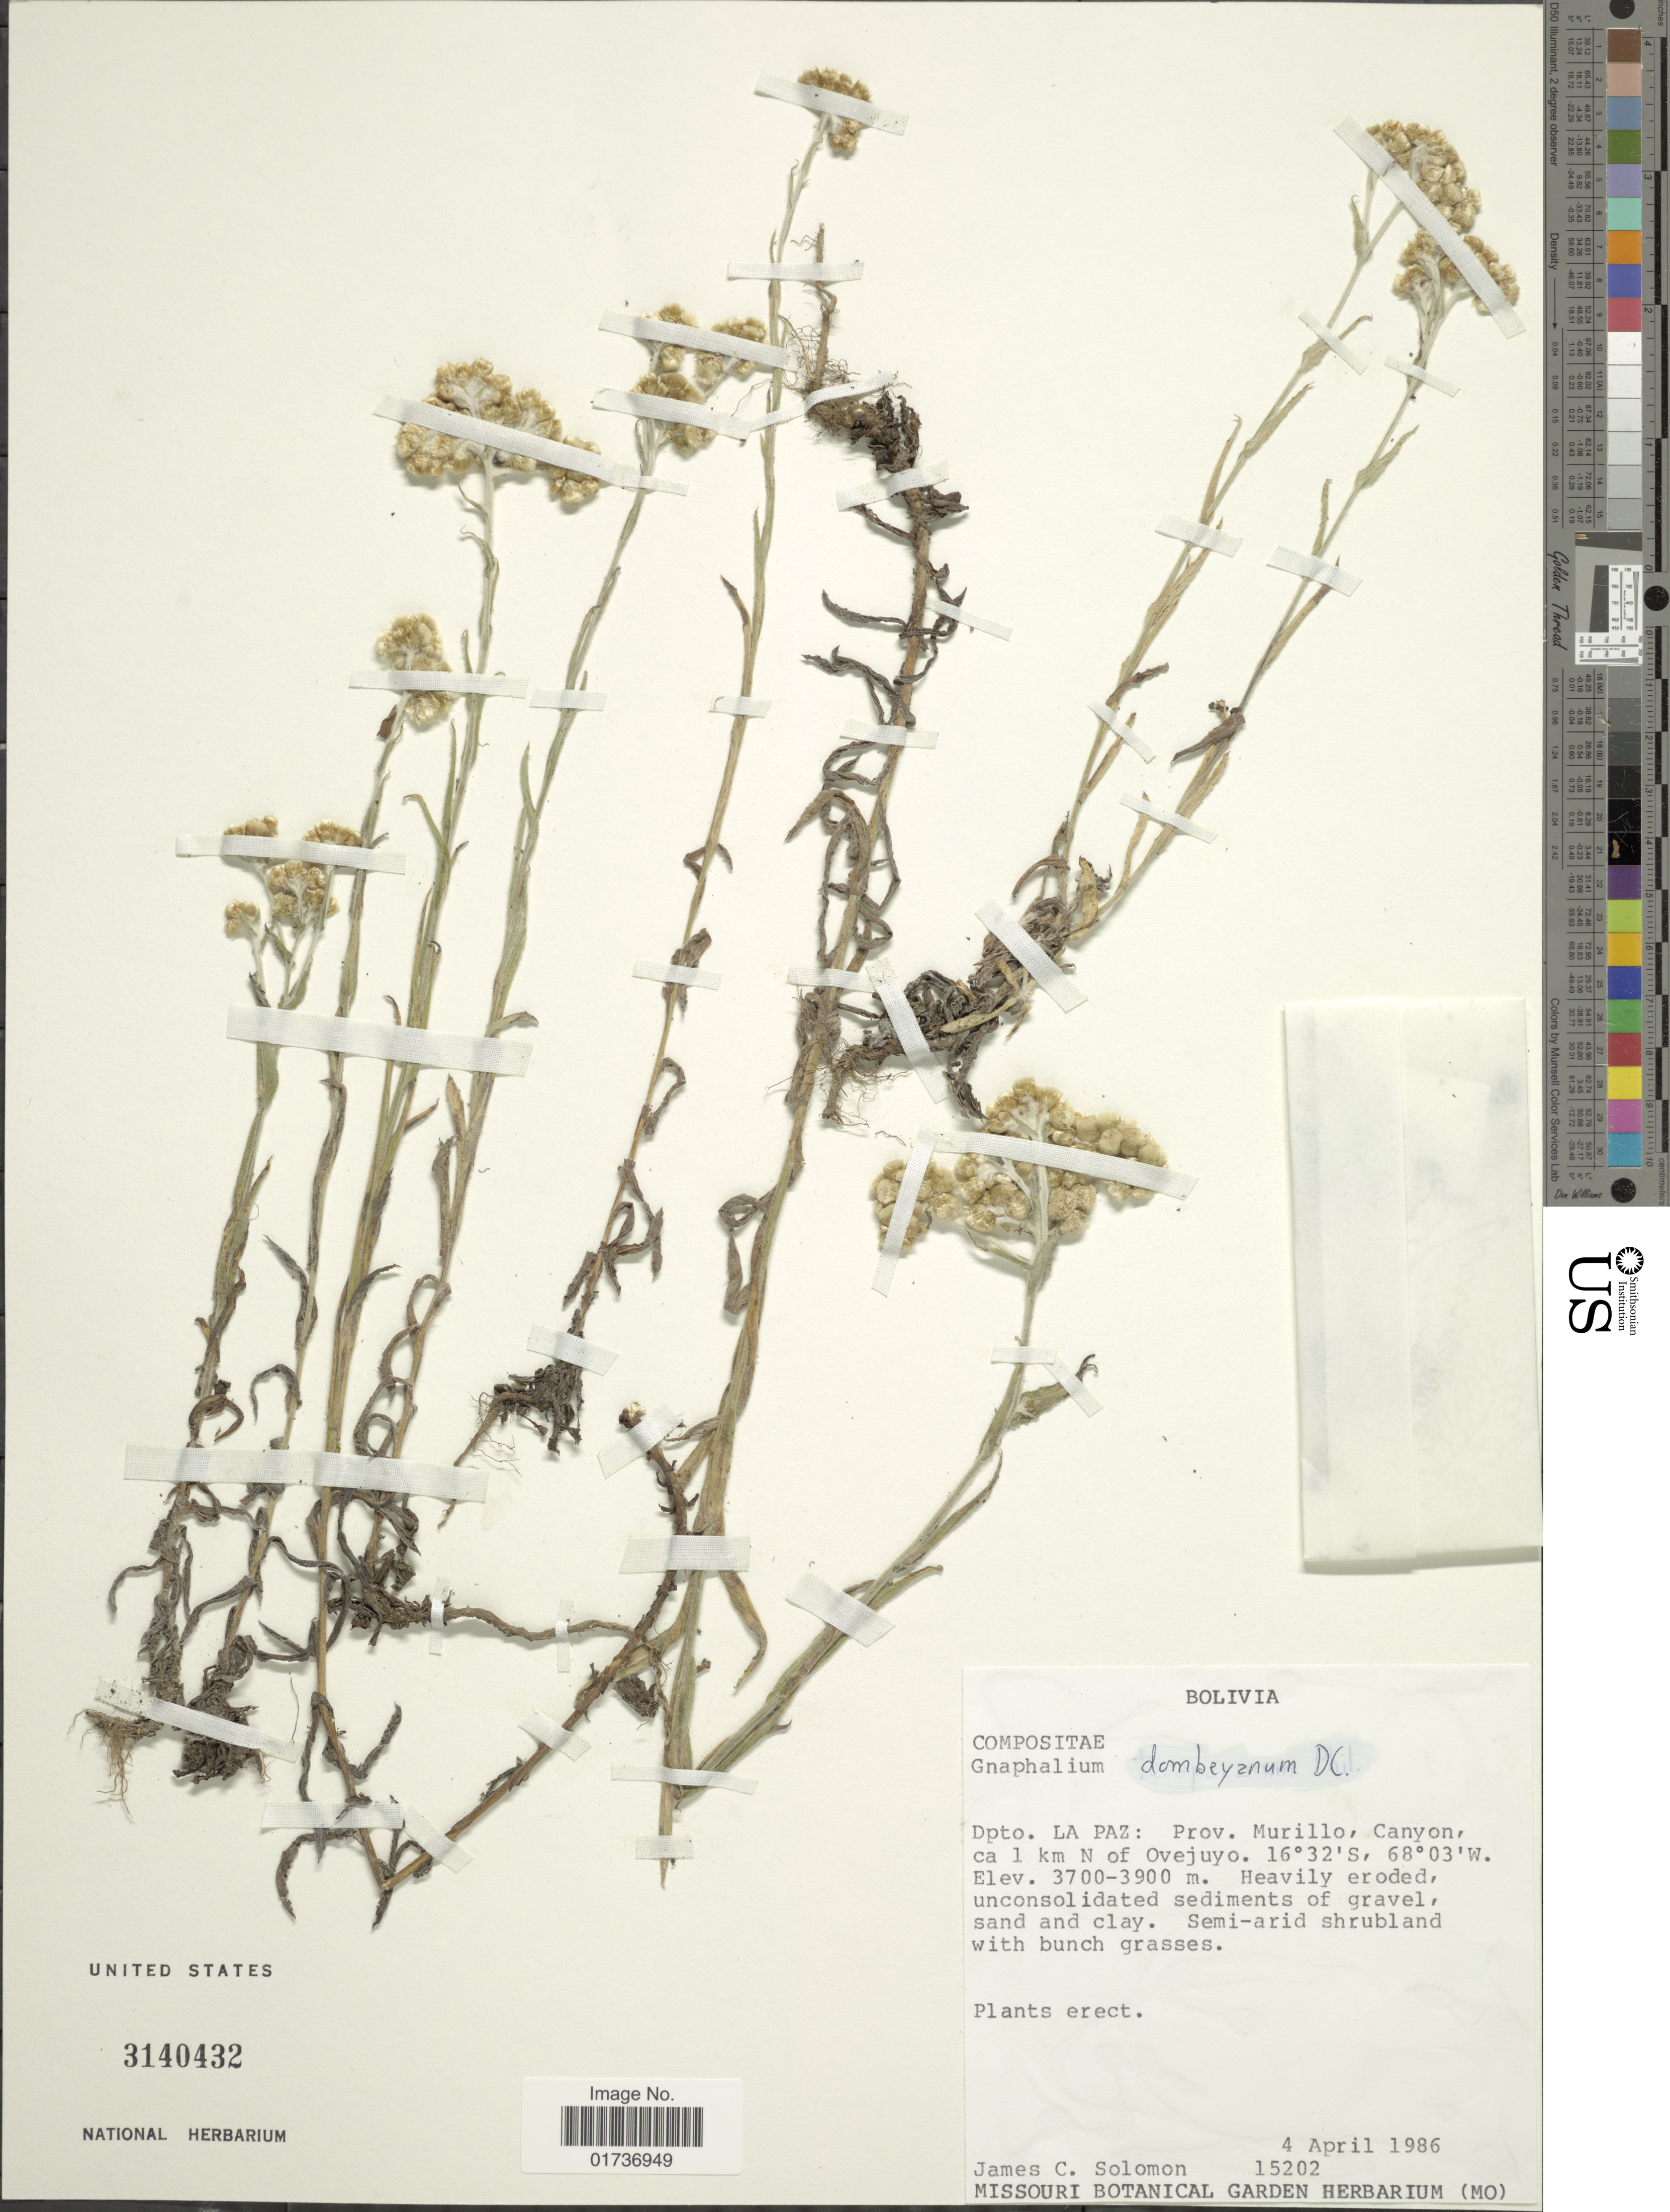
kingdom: Plantae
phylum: Tracheophyta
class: Magnoliopsida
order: Asterales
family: Asteraceae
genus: Gnaphalium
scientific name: Gnaphalium dombeyanum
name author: DC.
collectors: J. C. Solomon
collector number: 15202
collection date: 1986-04-04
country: Bolivia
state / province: La Paz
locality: Dpto La Paz: Prov. Murillo, Canyon, ca 1 km N of Ovejuyo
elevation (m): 3700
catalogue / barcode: US 3140432